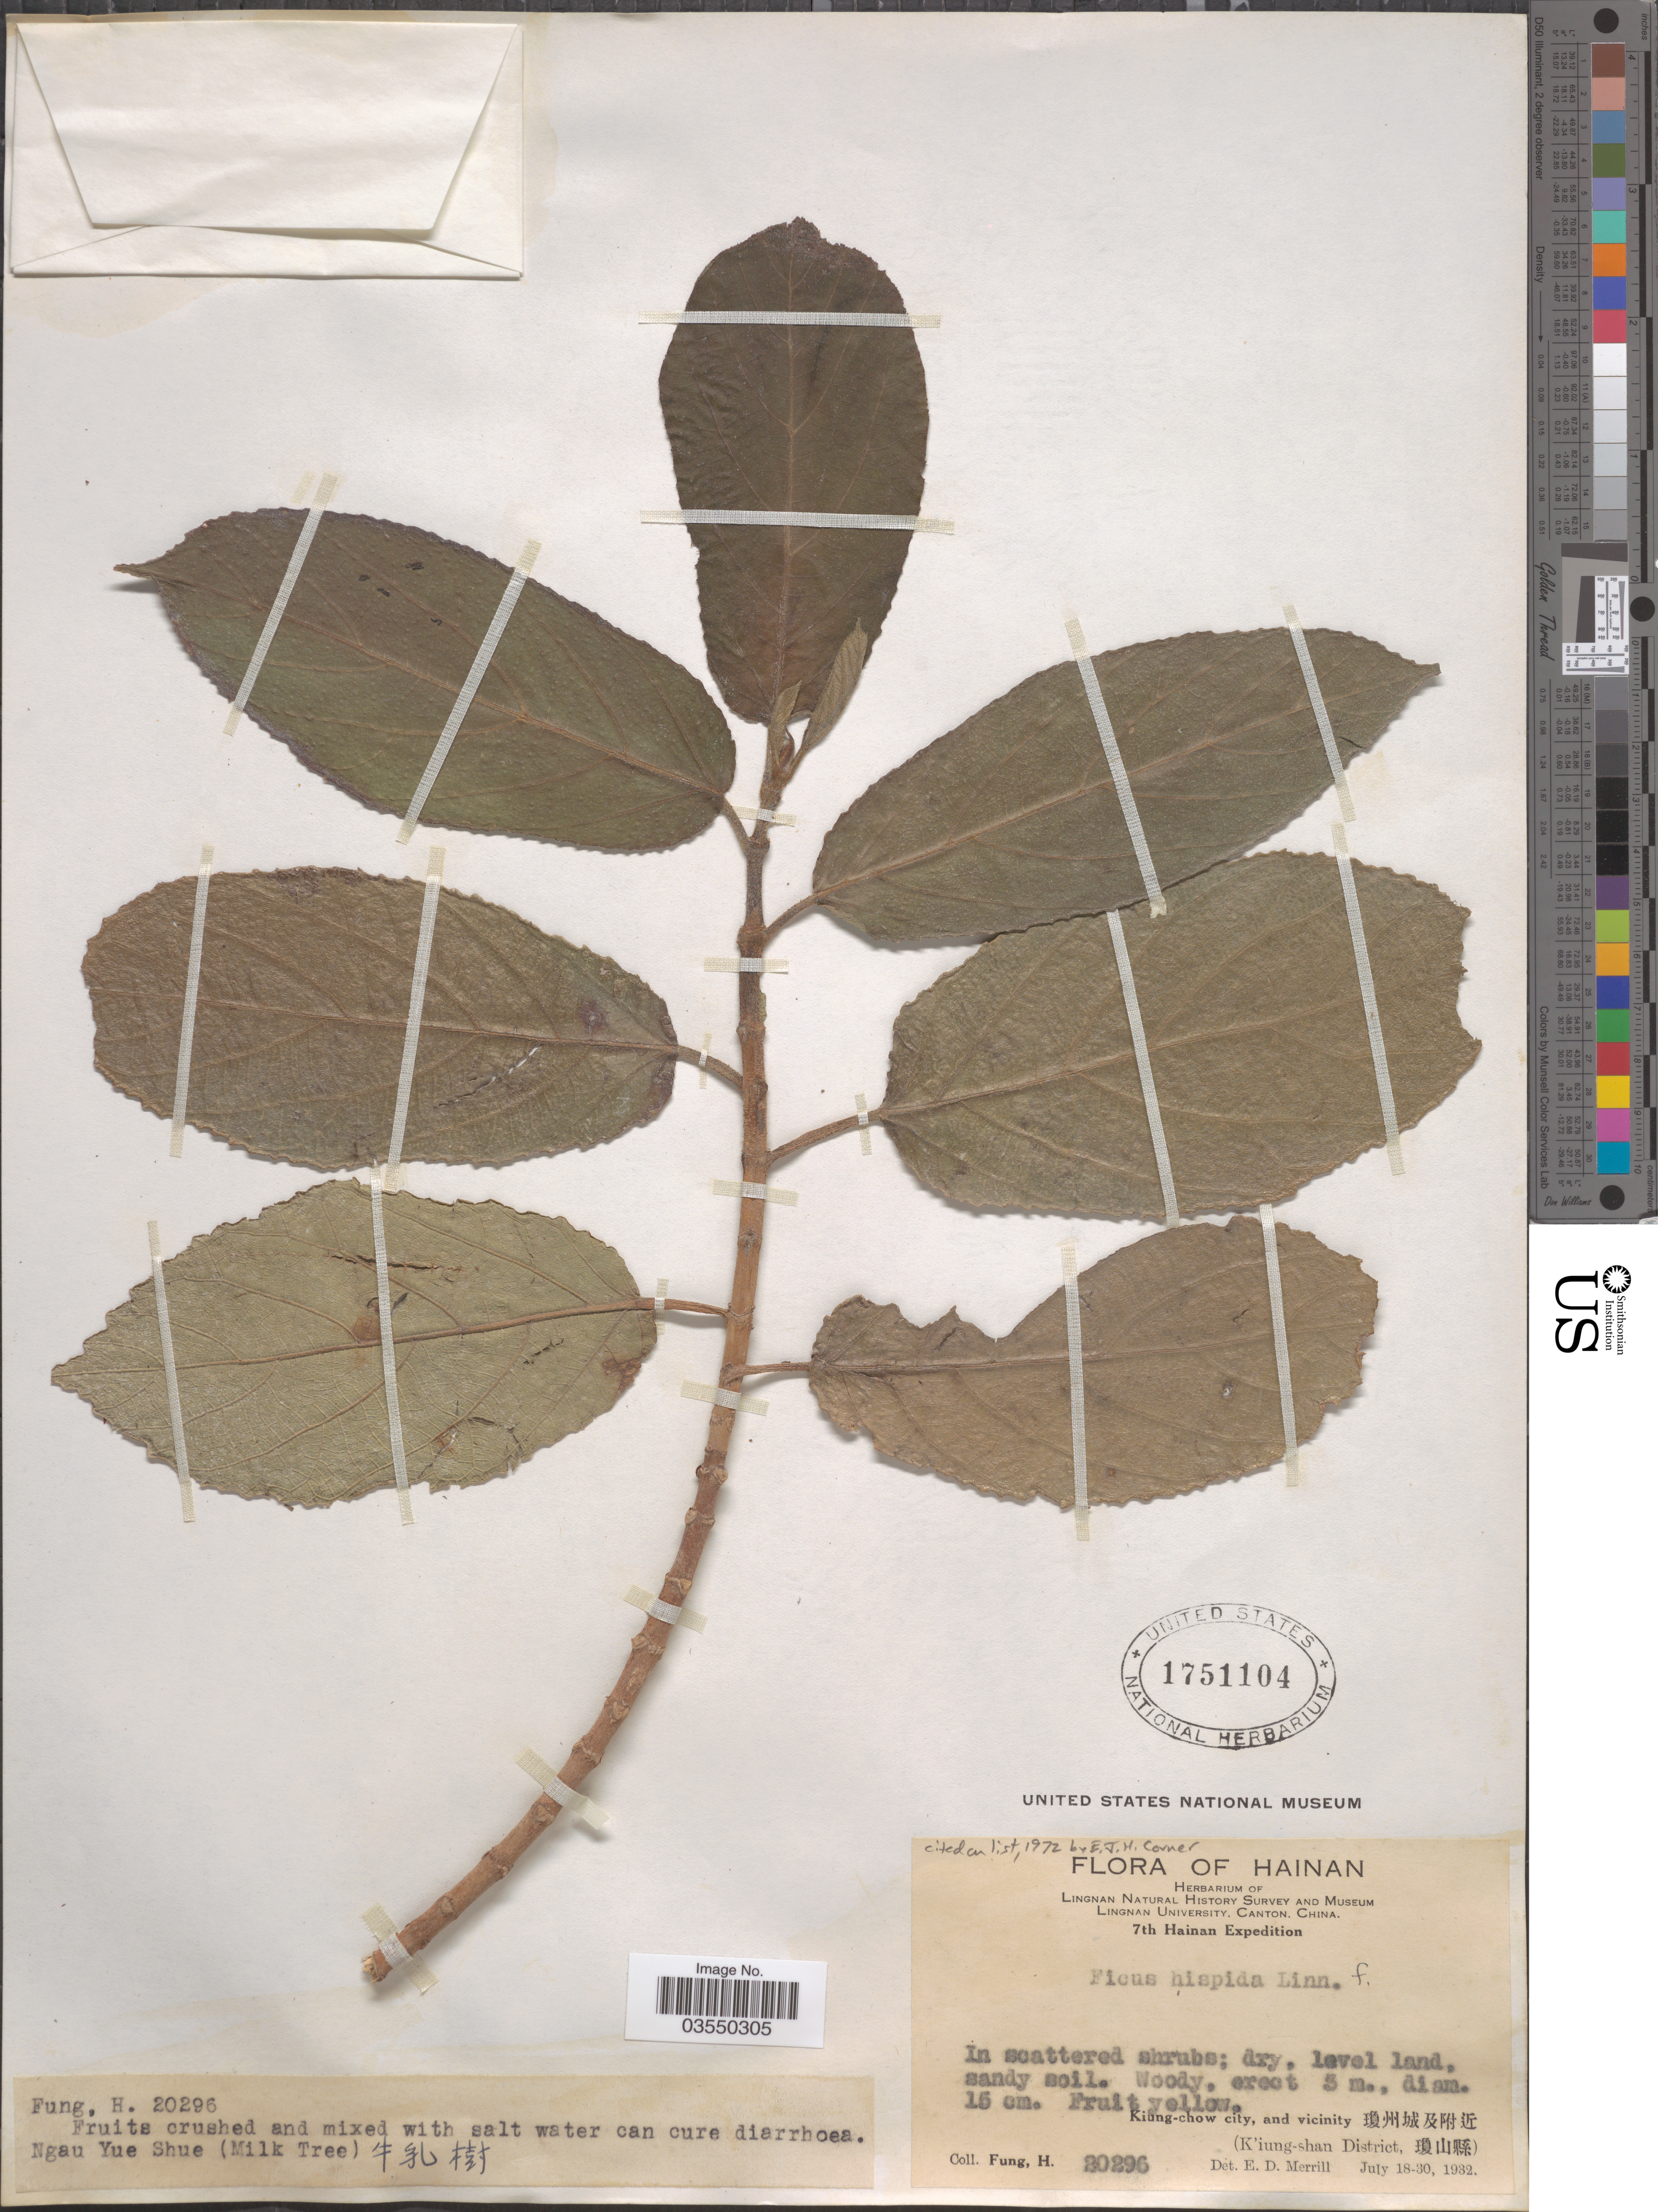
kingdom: Plantae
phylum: Tracheophyta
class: Magnoliopsida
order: Rosales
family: Moraceae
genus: Ficus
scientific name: Ficus hispida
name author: L. f.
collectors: H. Fung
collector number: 20296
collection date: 1932-07-18/1932-07-30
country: China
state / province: Hainan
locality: Kiung-chow city, and vicinity X (K'iung-shan District, X).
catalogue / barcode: US 1751104